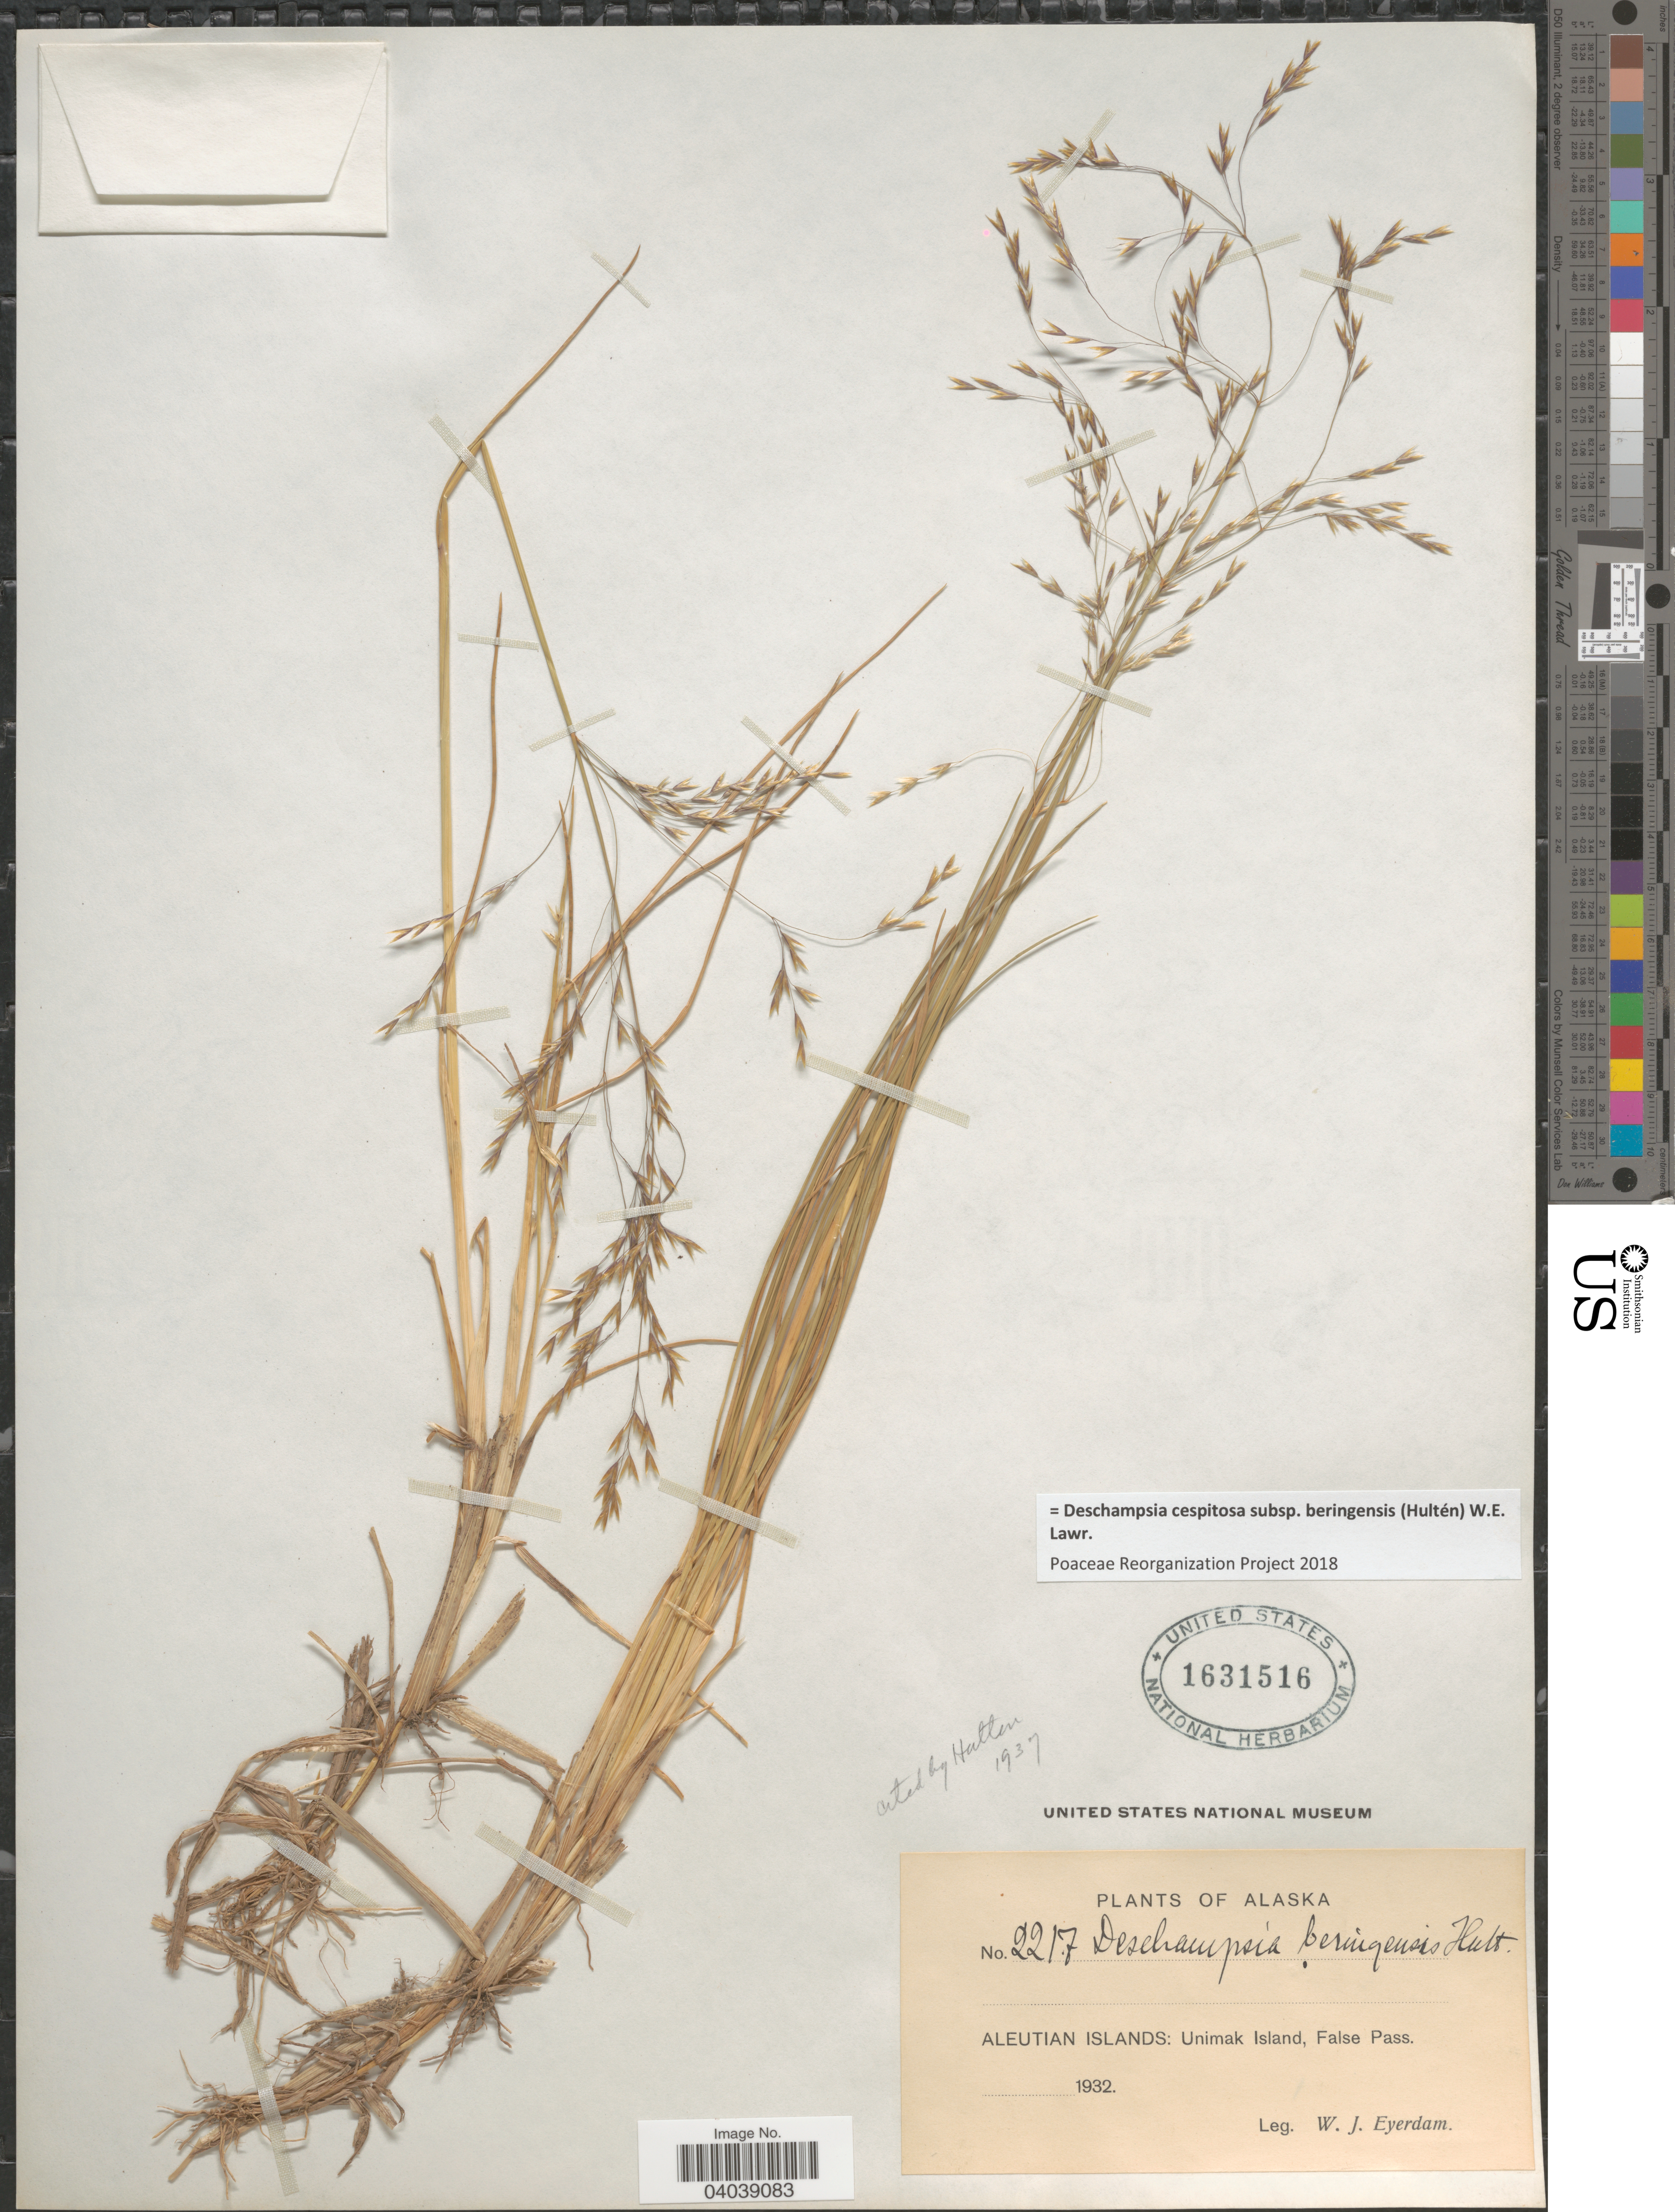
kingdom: Plantae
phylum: Tracheophyta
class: Liliopsida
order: Poales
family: Poaceae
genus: Deschampsia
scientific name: Deschampsia cespitosa subsp. beringensis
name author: (Hultén) Lawrence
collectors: W. J. Eyerdam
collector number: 2217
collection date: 1932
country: United States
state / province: Alaska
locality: Aleutian Islands: Unimak Island, False Pass.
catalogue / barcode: US 1631516